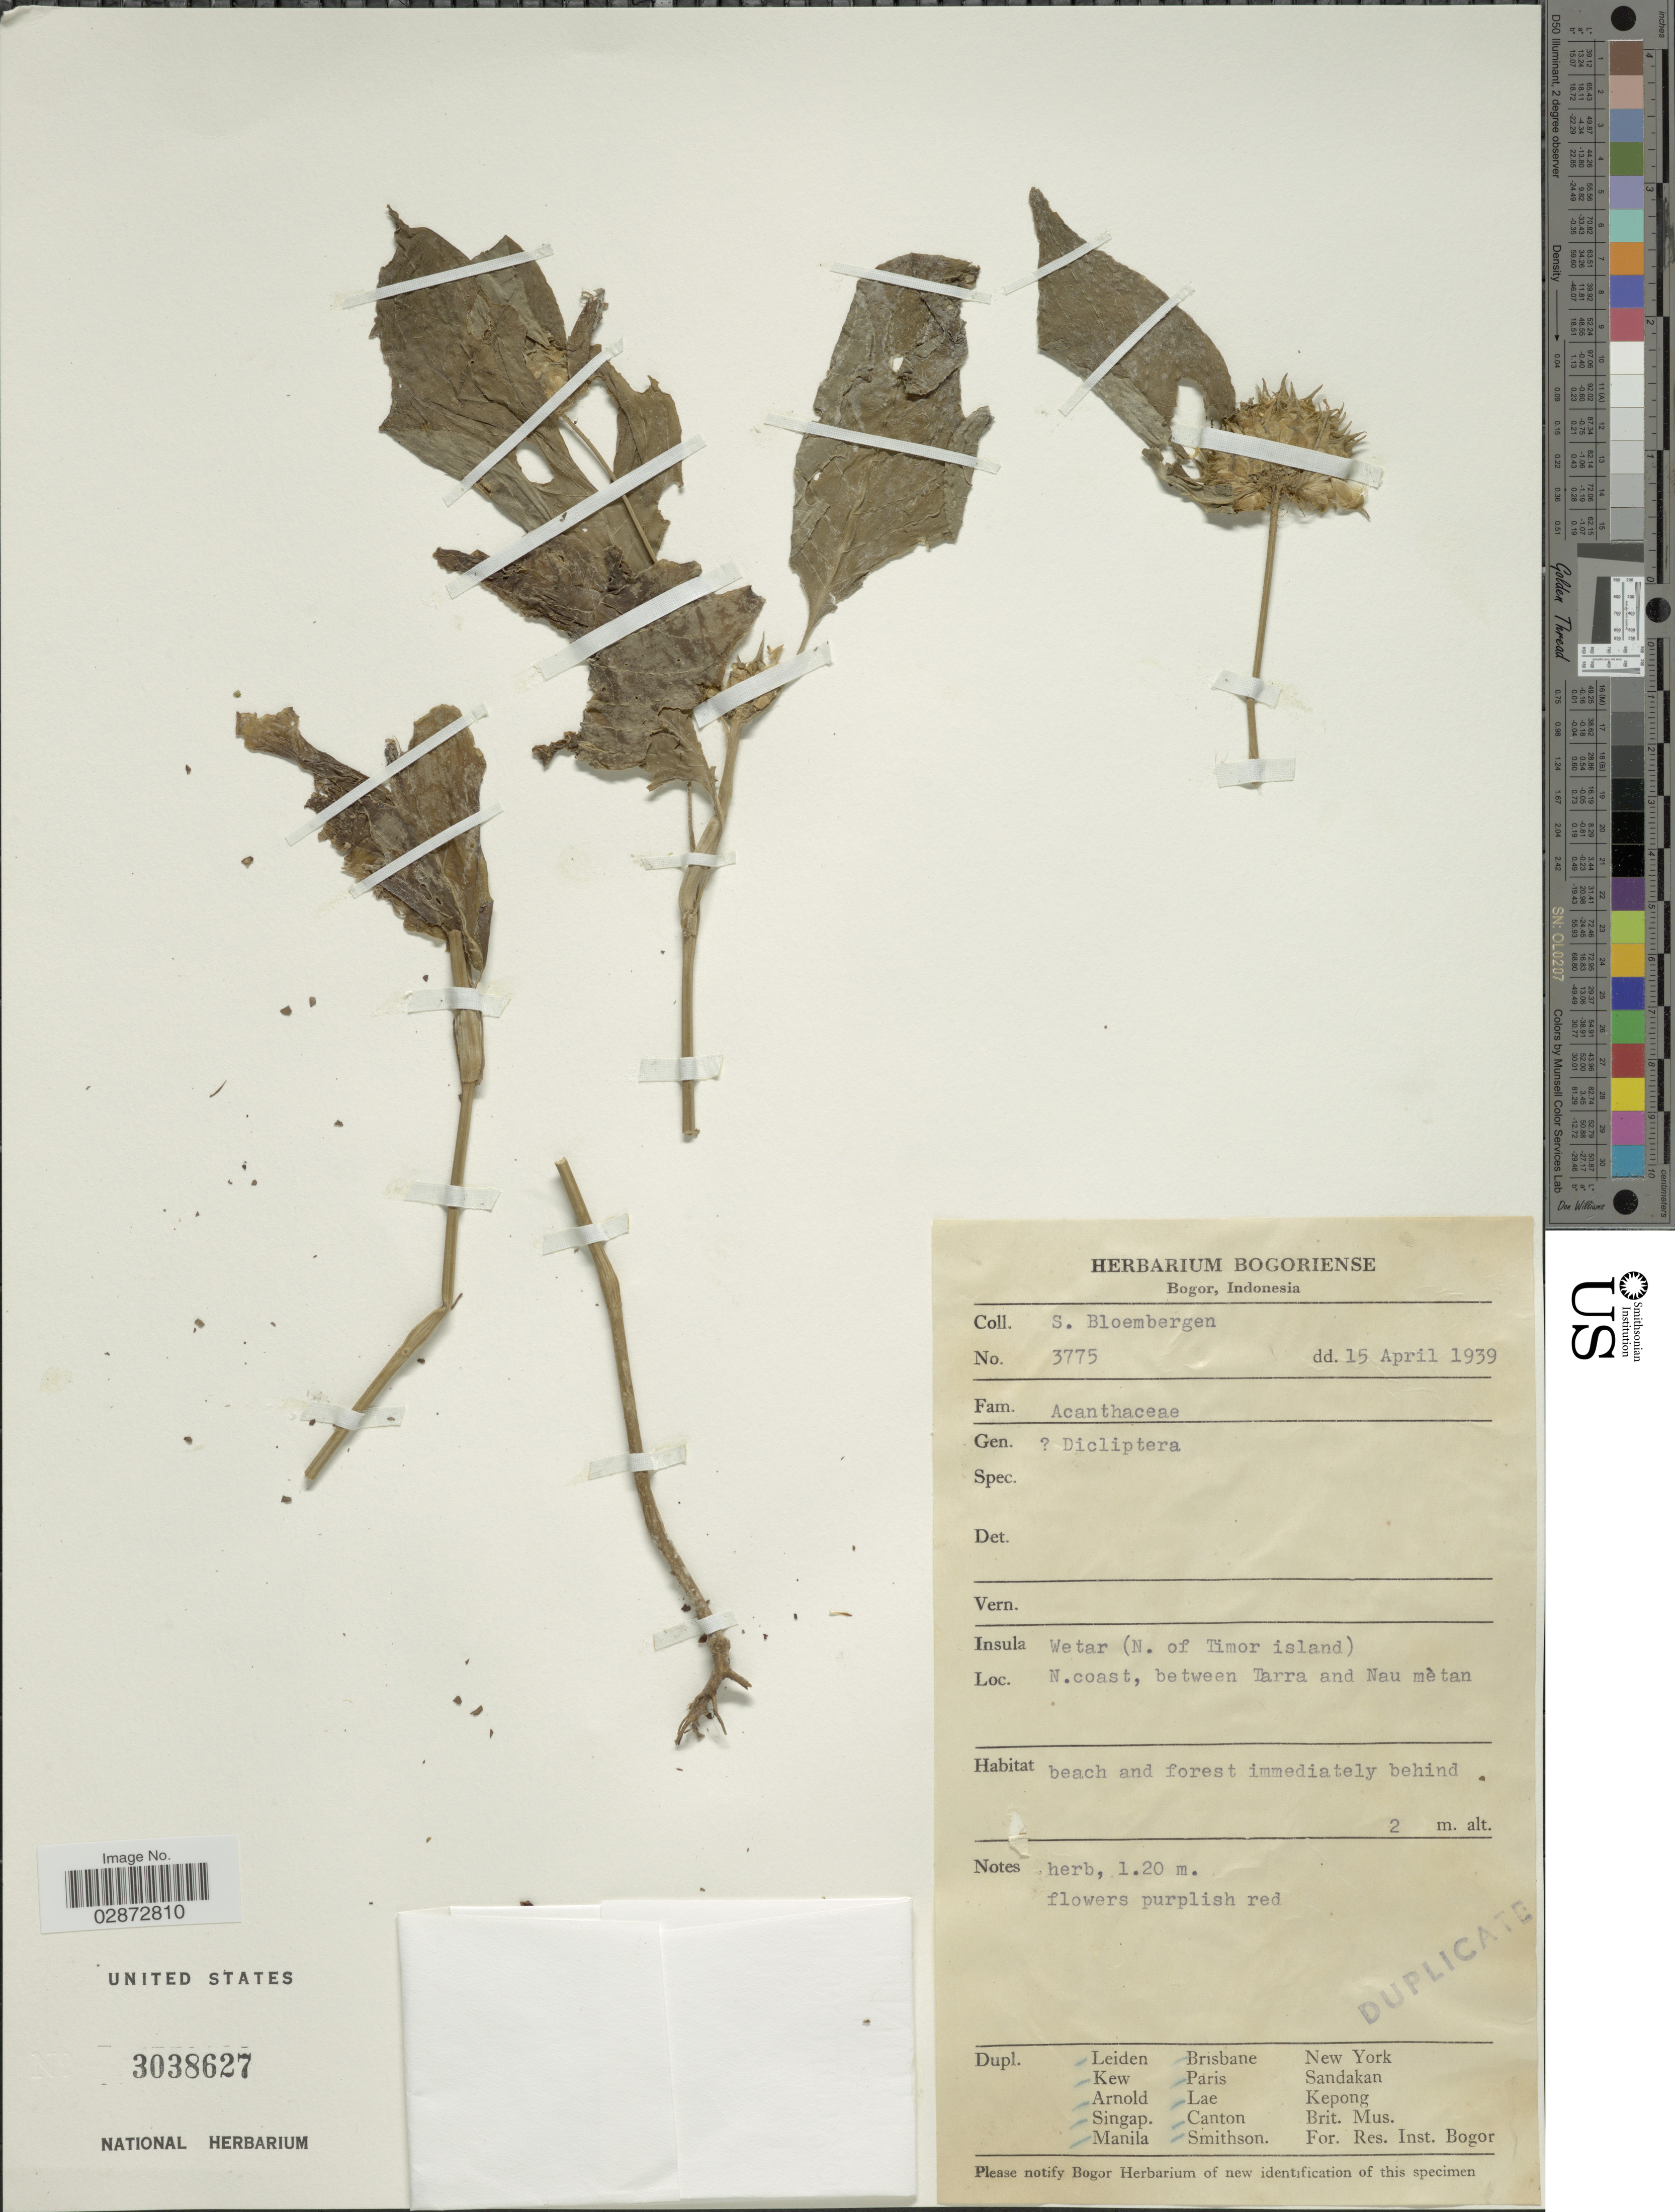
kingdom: Plantae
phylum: Tracheophyta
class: Magnoliopsida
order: Lamiales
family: Acanthaceae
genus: Dicliptera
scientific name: Dicliptera sp.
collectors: S. Bloembergen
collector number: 3775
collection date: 1939-04-15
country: Indonesia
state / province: Maluku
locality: Insula Wetar (N. of Timor island), N. coast, between Tarra and Nau mè tan.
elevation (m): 2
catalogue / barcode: US 3038627